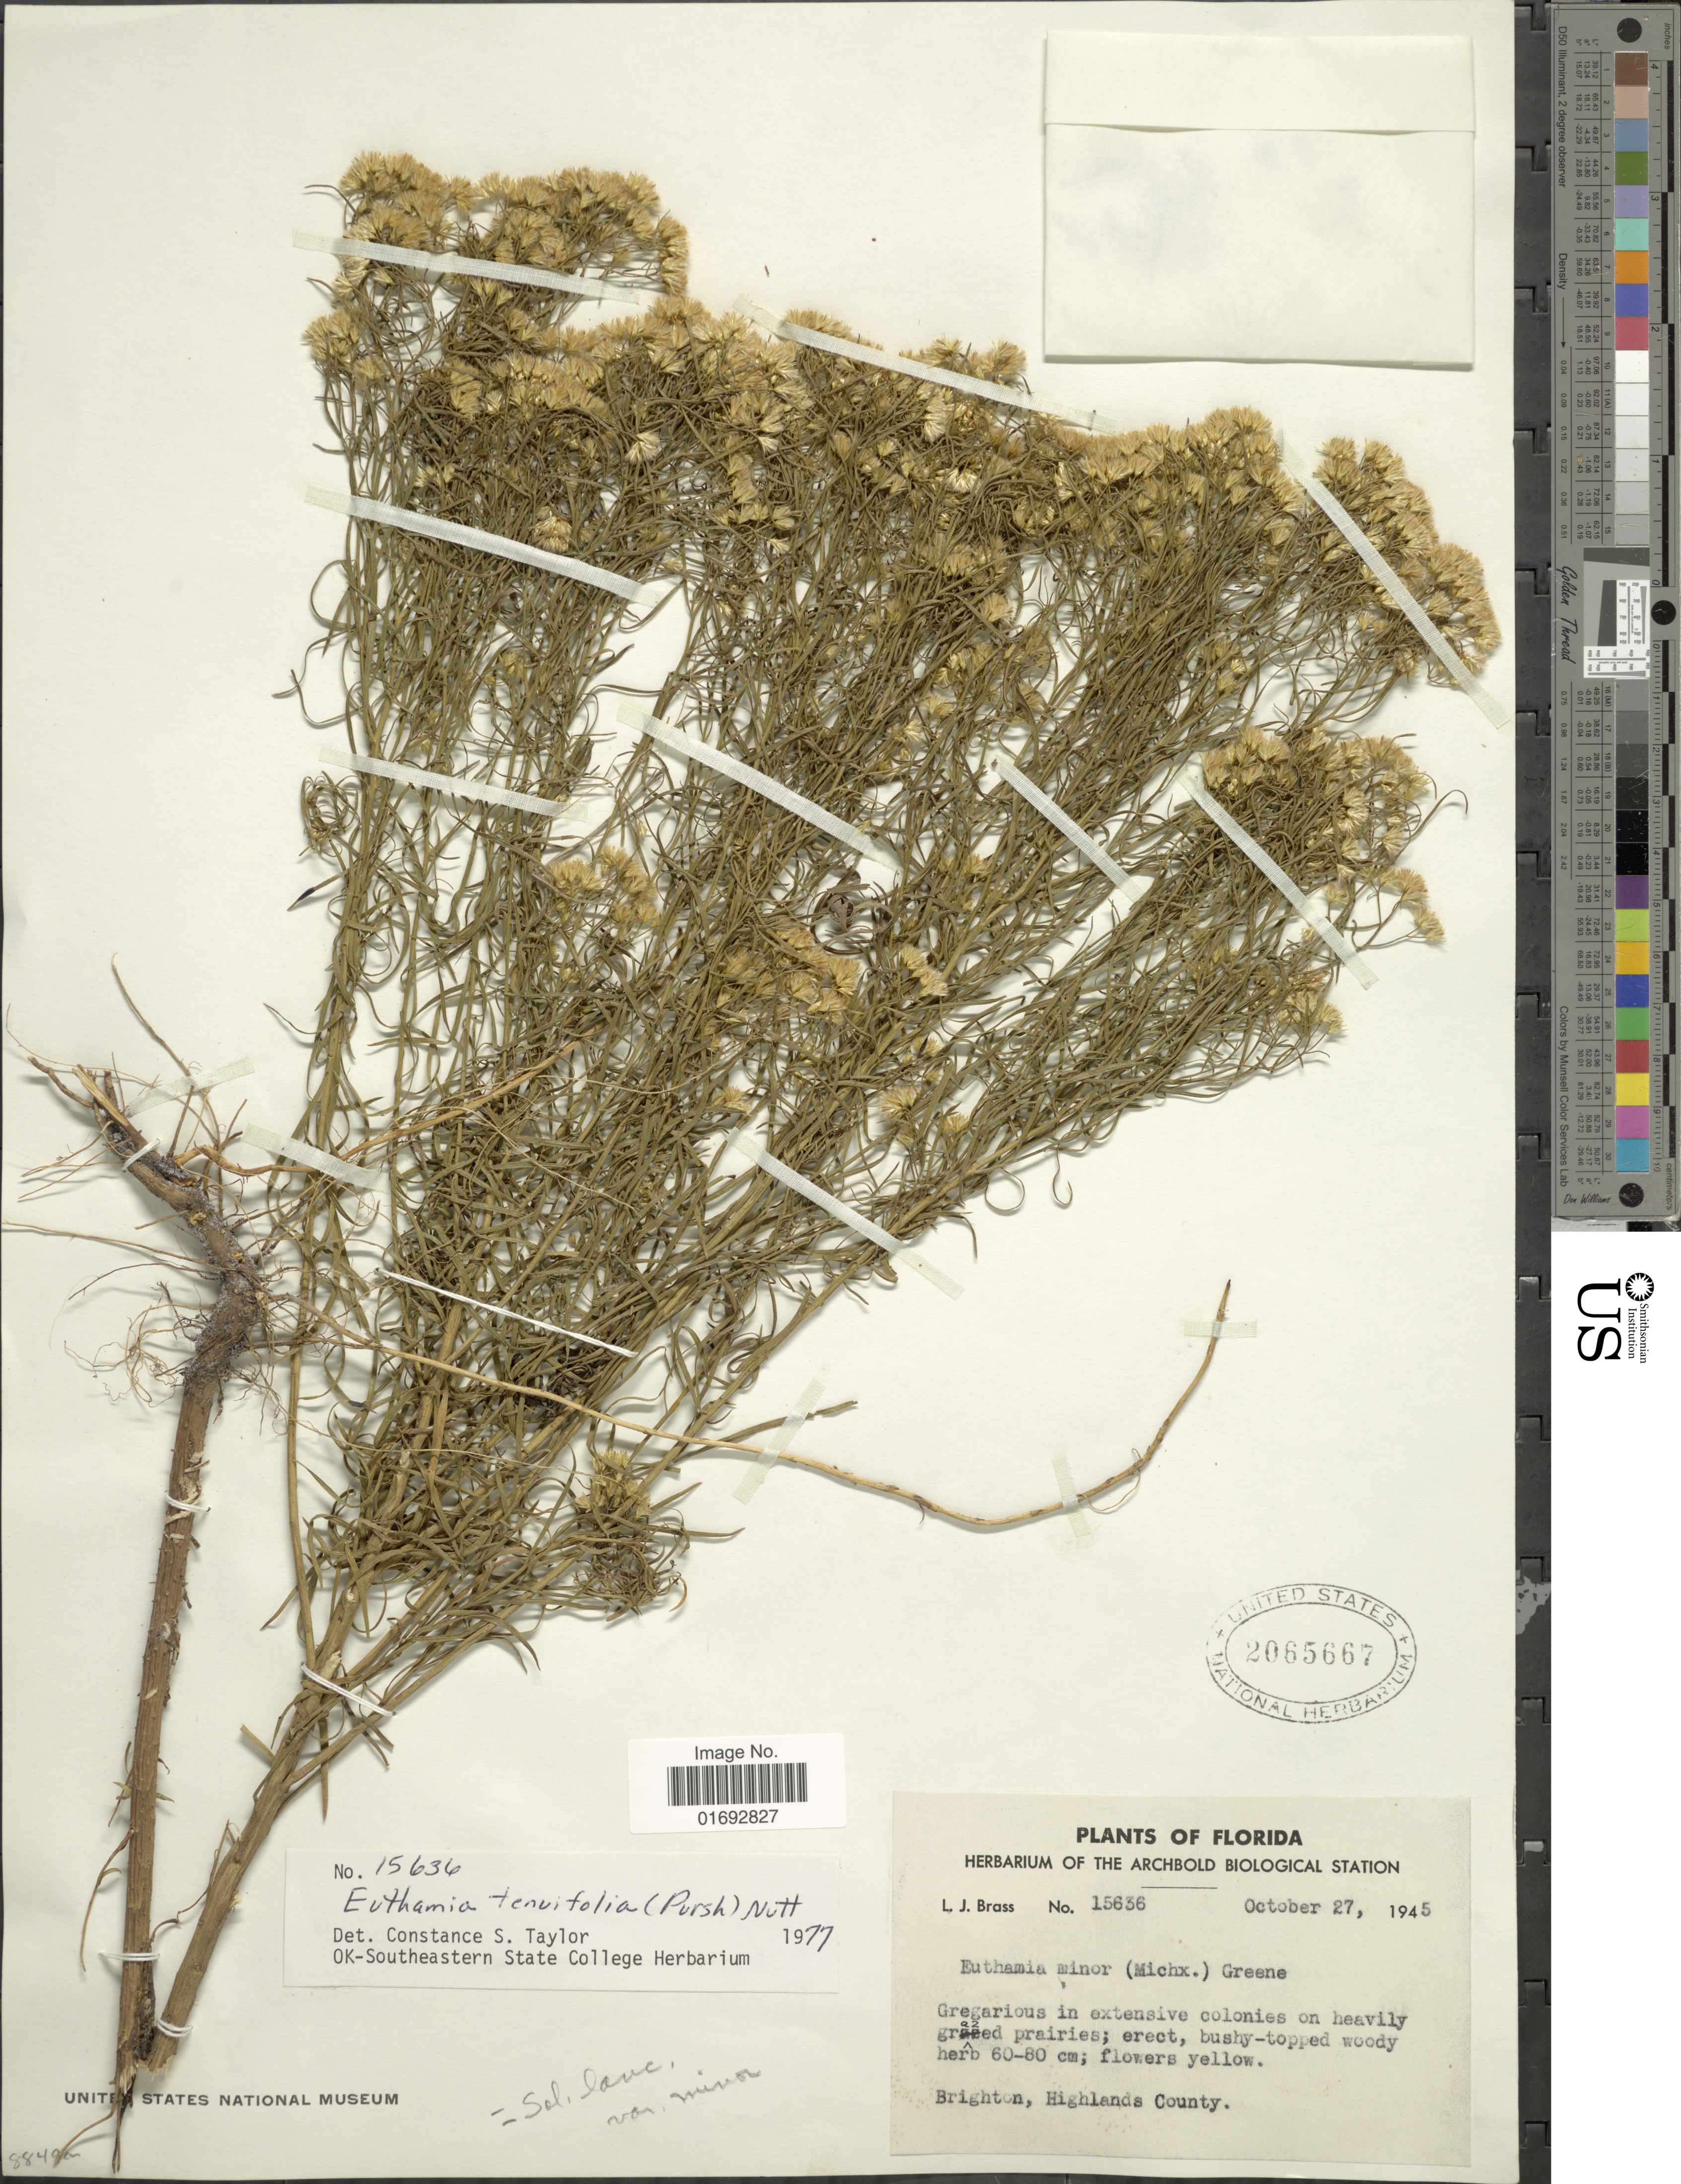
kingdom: Plantae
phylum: Tracheophyta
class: Magnoliopsida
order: Asterales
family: Asteraceae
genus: Euthamia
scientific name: Euthamia tenuifolia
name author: (Pursh) Nutt.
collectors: L. J. Brass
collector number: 15636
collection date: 1945-10-27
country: United States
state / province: Florida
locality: Brighton, Highlands County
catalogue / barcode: US 2065667